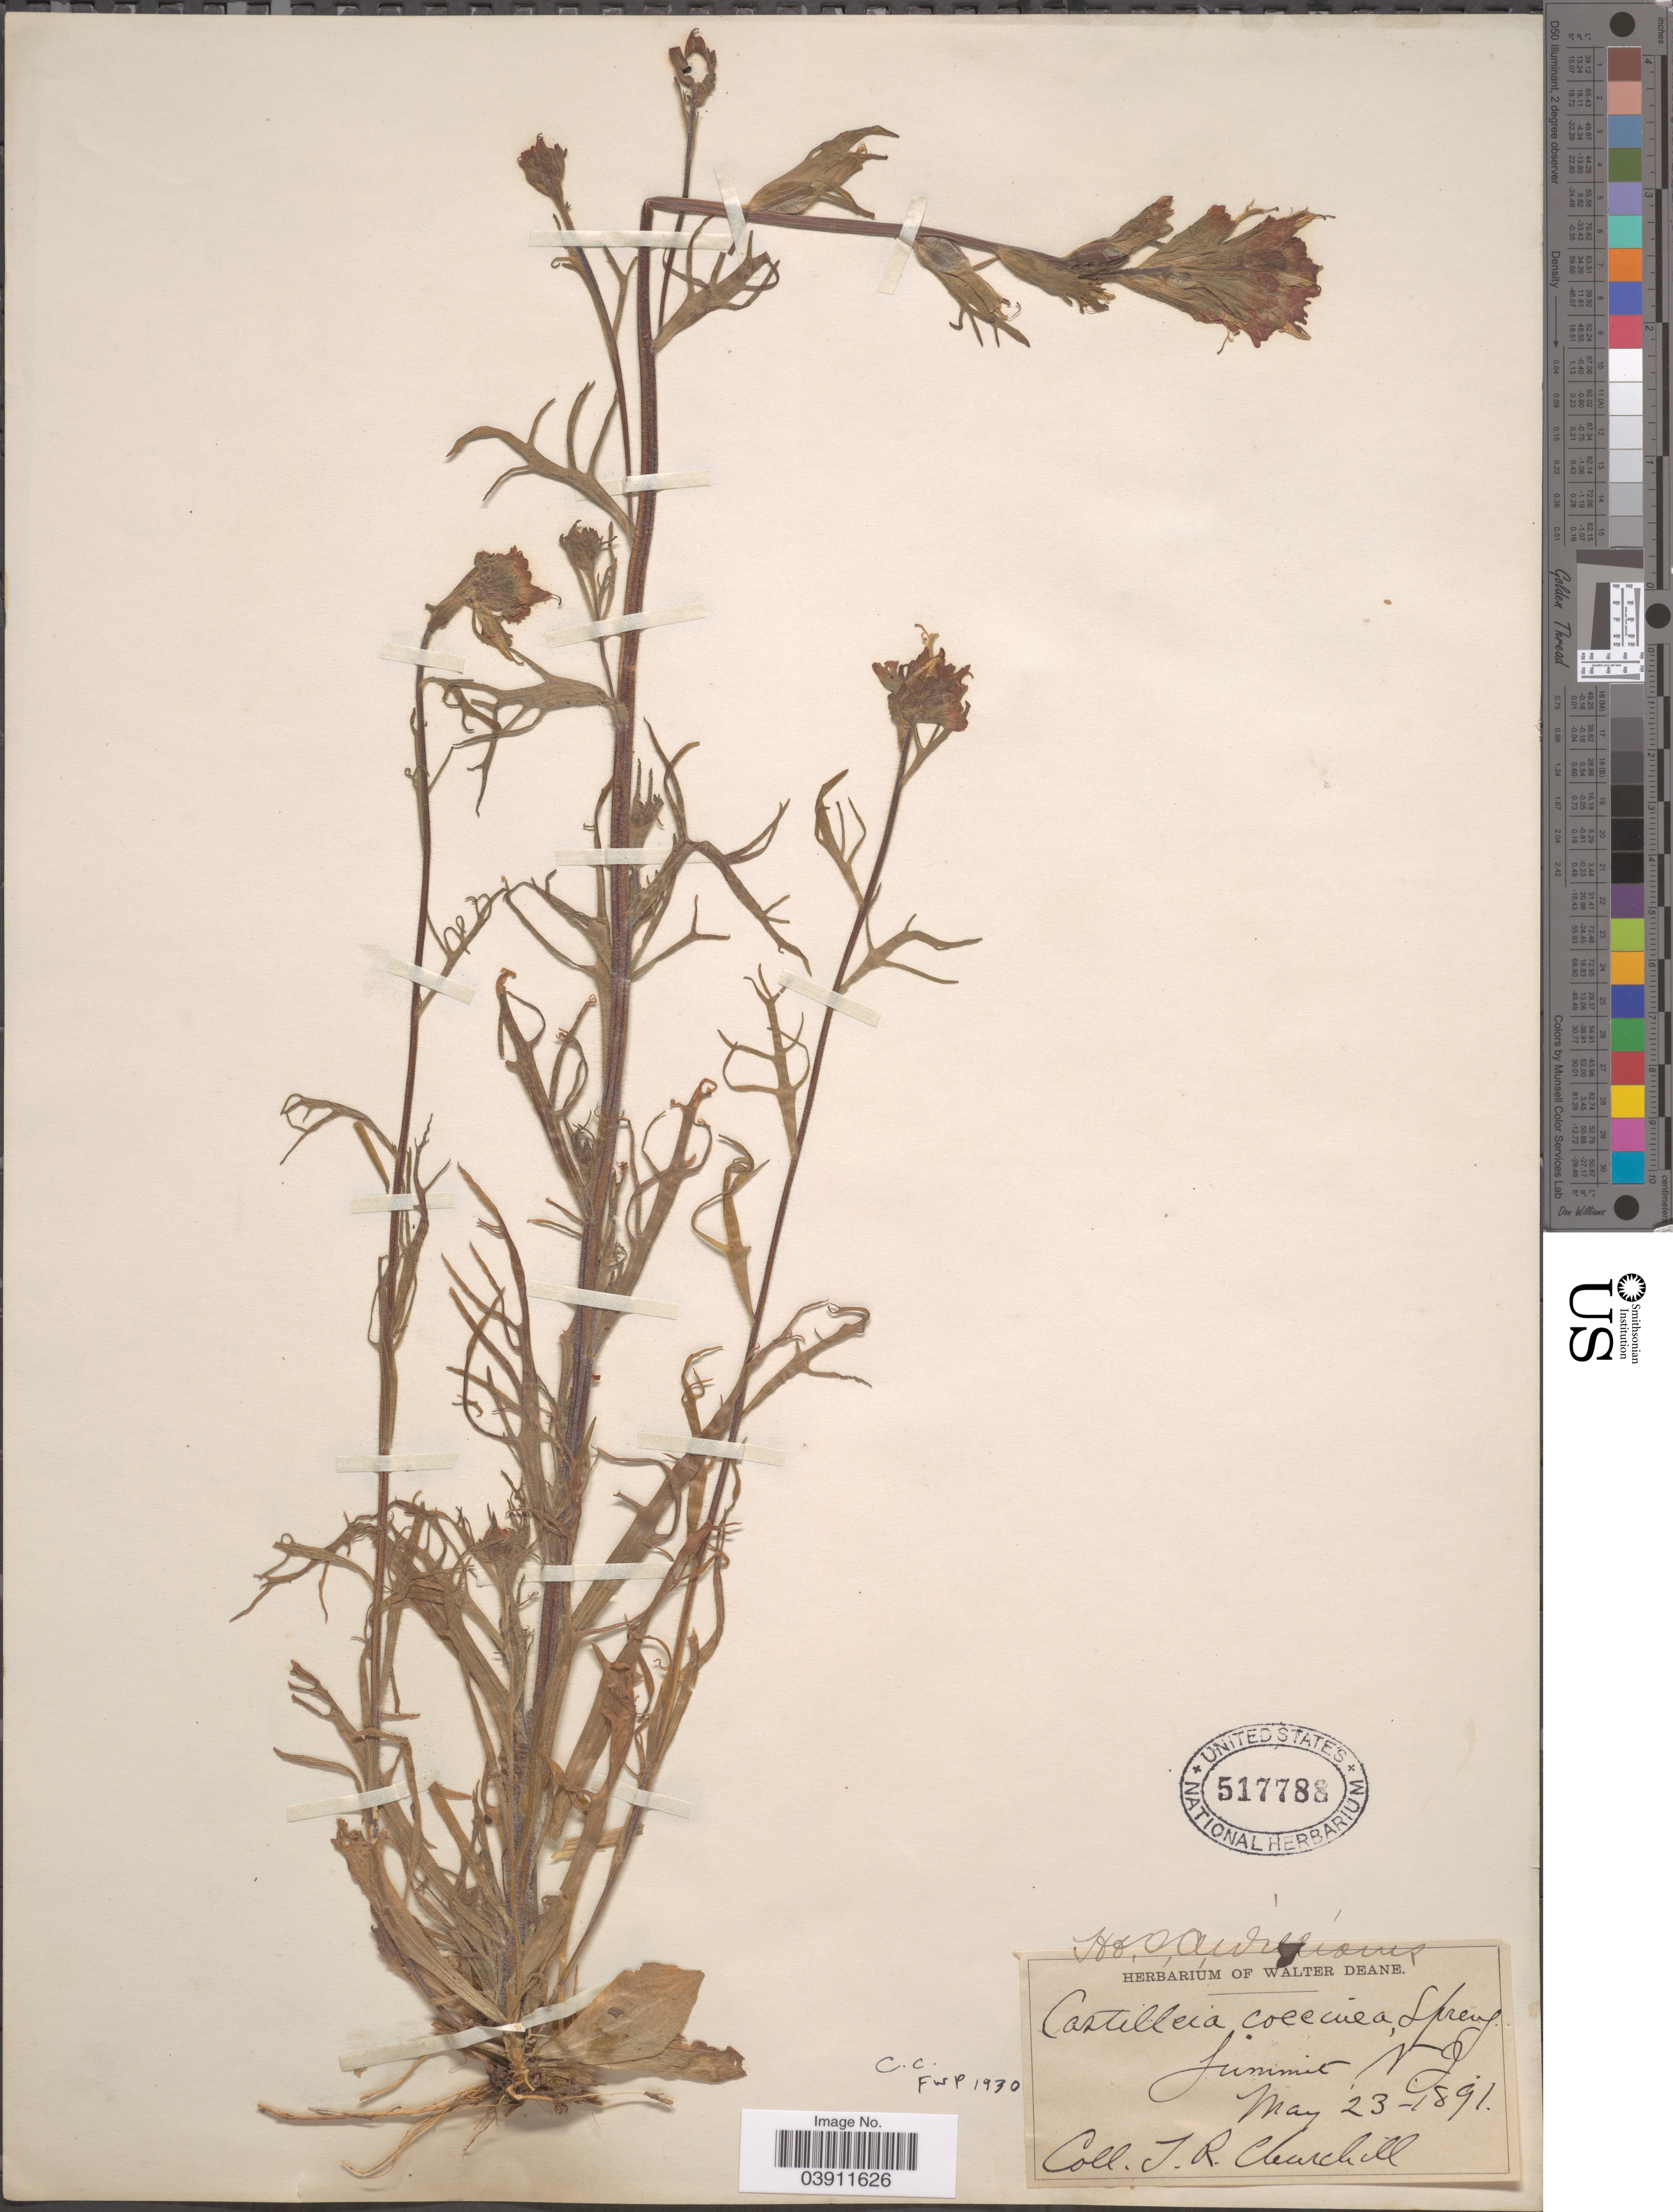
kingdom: Plantae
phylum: Tracheophyta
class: Magnoliopsida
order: Lamiales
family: Orobanchaceae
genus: Castilleja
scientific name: Castilleja coccinea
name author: (L.) Spreng.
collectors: J. Churchill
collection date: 1891-05-23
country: United States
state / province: New Jersey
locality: Summit.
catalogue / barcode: US 517788